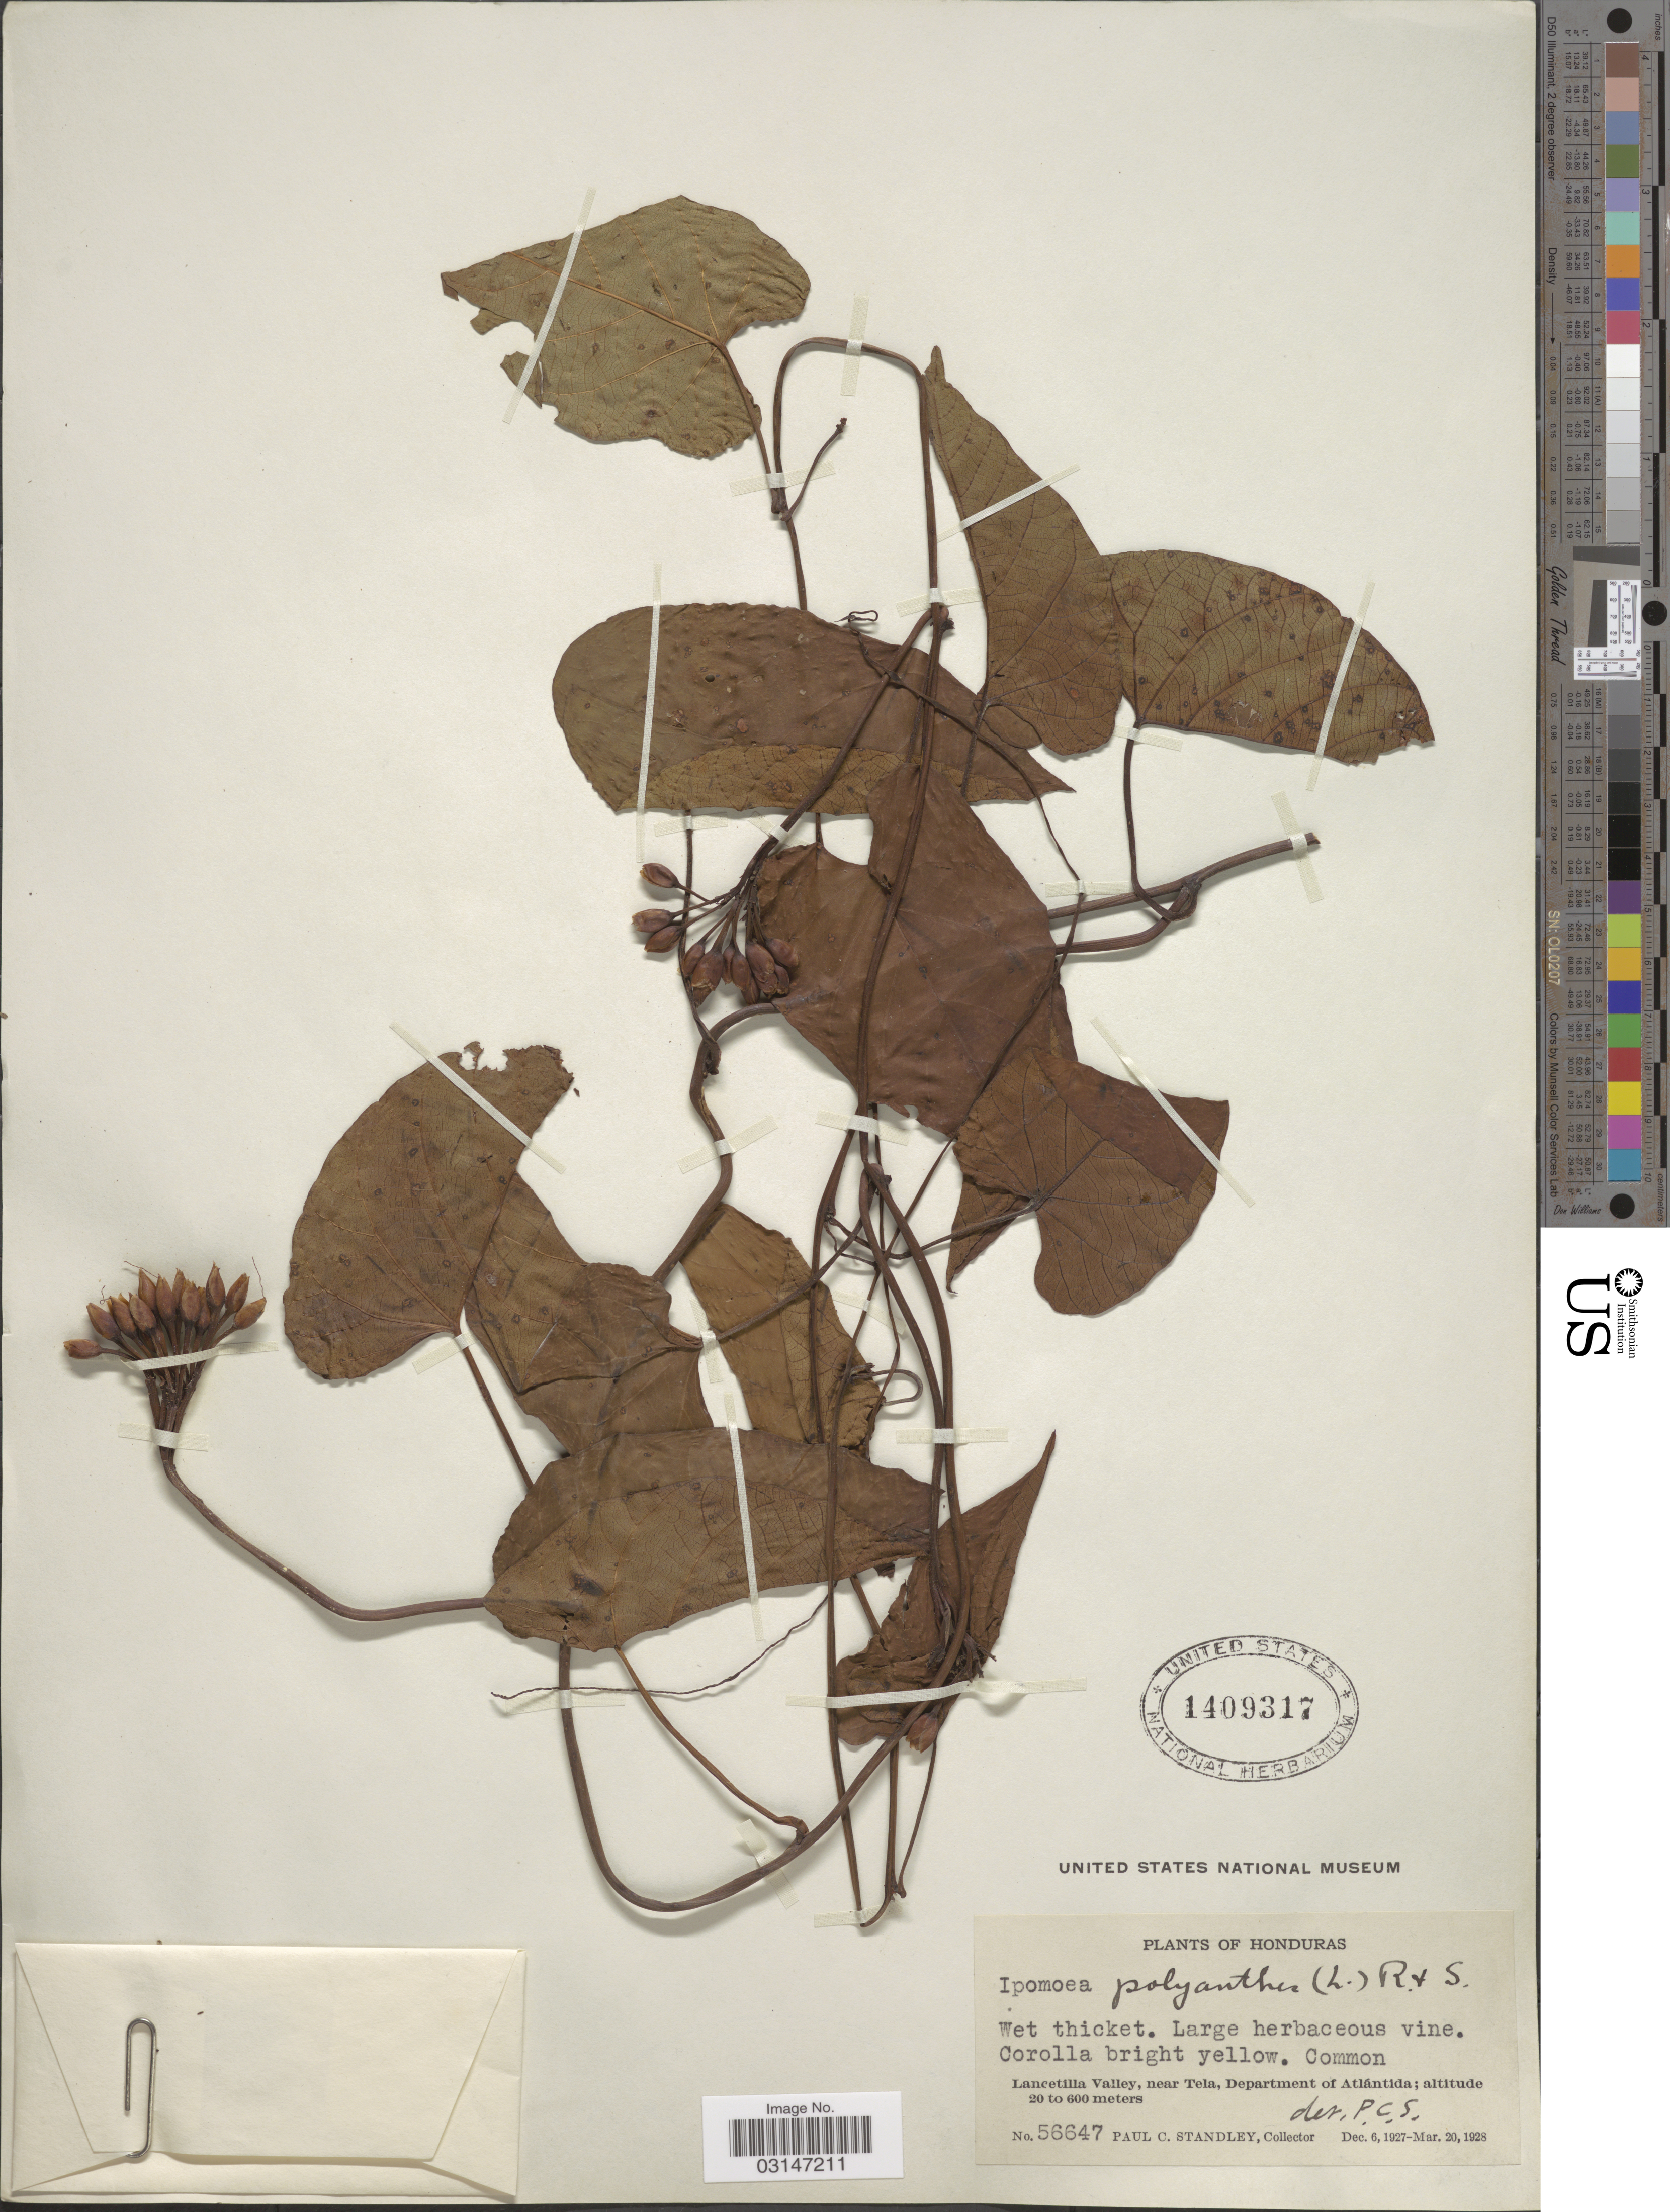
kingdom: Plantae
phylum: Tracheophyta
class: Magnoliopsida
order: Solanales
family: Convolvulaceae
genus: Camonea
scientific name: Camonea umbellata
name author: (L.) A. R. Simões & Staples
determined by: Strong, Mark T., (BOT), Smithsonian Institution - National Museum of Natural History (UNITED STATES)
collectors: P. C. Standley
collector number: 56647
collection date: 1927-12-06/1928-03-20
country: Honduras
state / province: Atlántida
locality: Lancetilla Valley, near Tela, Department of Atlántida.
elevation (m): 20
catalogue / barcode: US 1409317